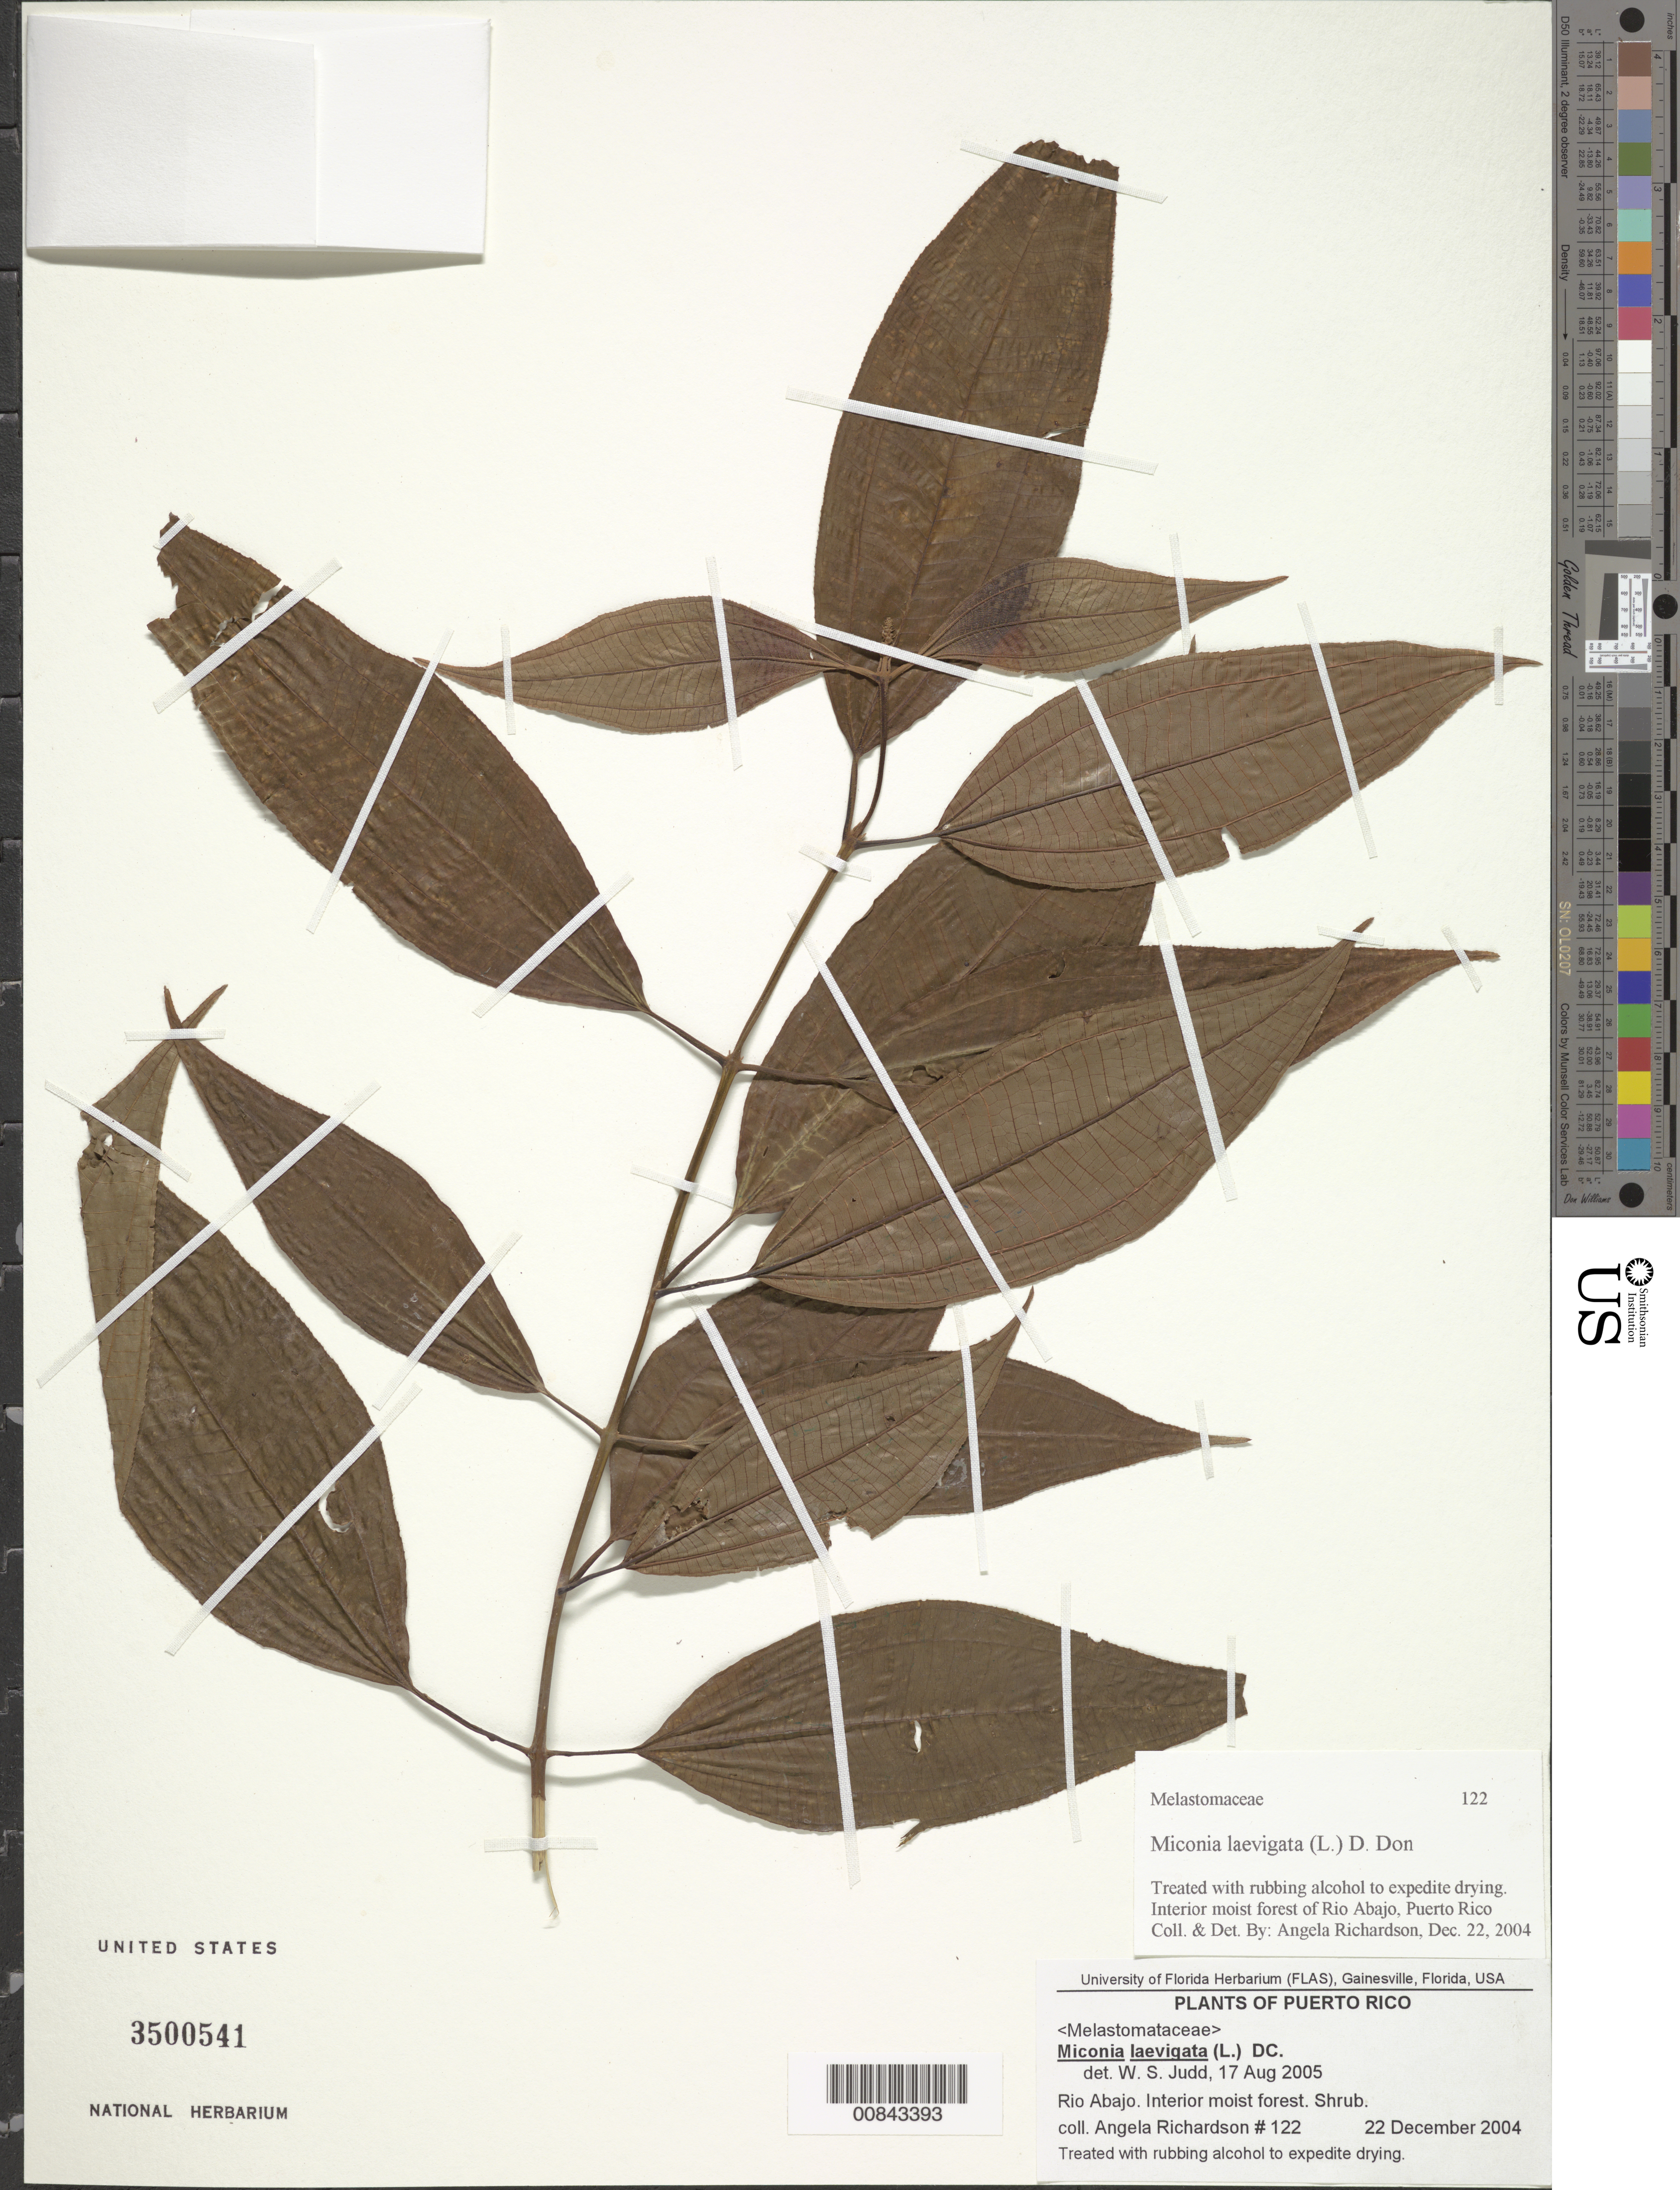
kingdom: Plantae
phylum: Tracheophyta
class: Magnoliopsida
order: Myrtales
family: Melastomataceae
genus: Miconia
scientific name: Miconia laevigata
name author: (L.) D. Don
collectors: A. Richardson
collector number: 122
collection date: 2004-12-22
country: Puerto Rico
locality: Rio Abajo. Interior moist forest.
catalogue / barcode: US 3500541